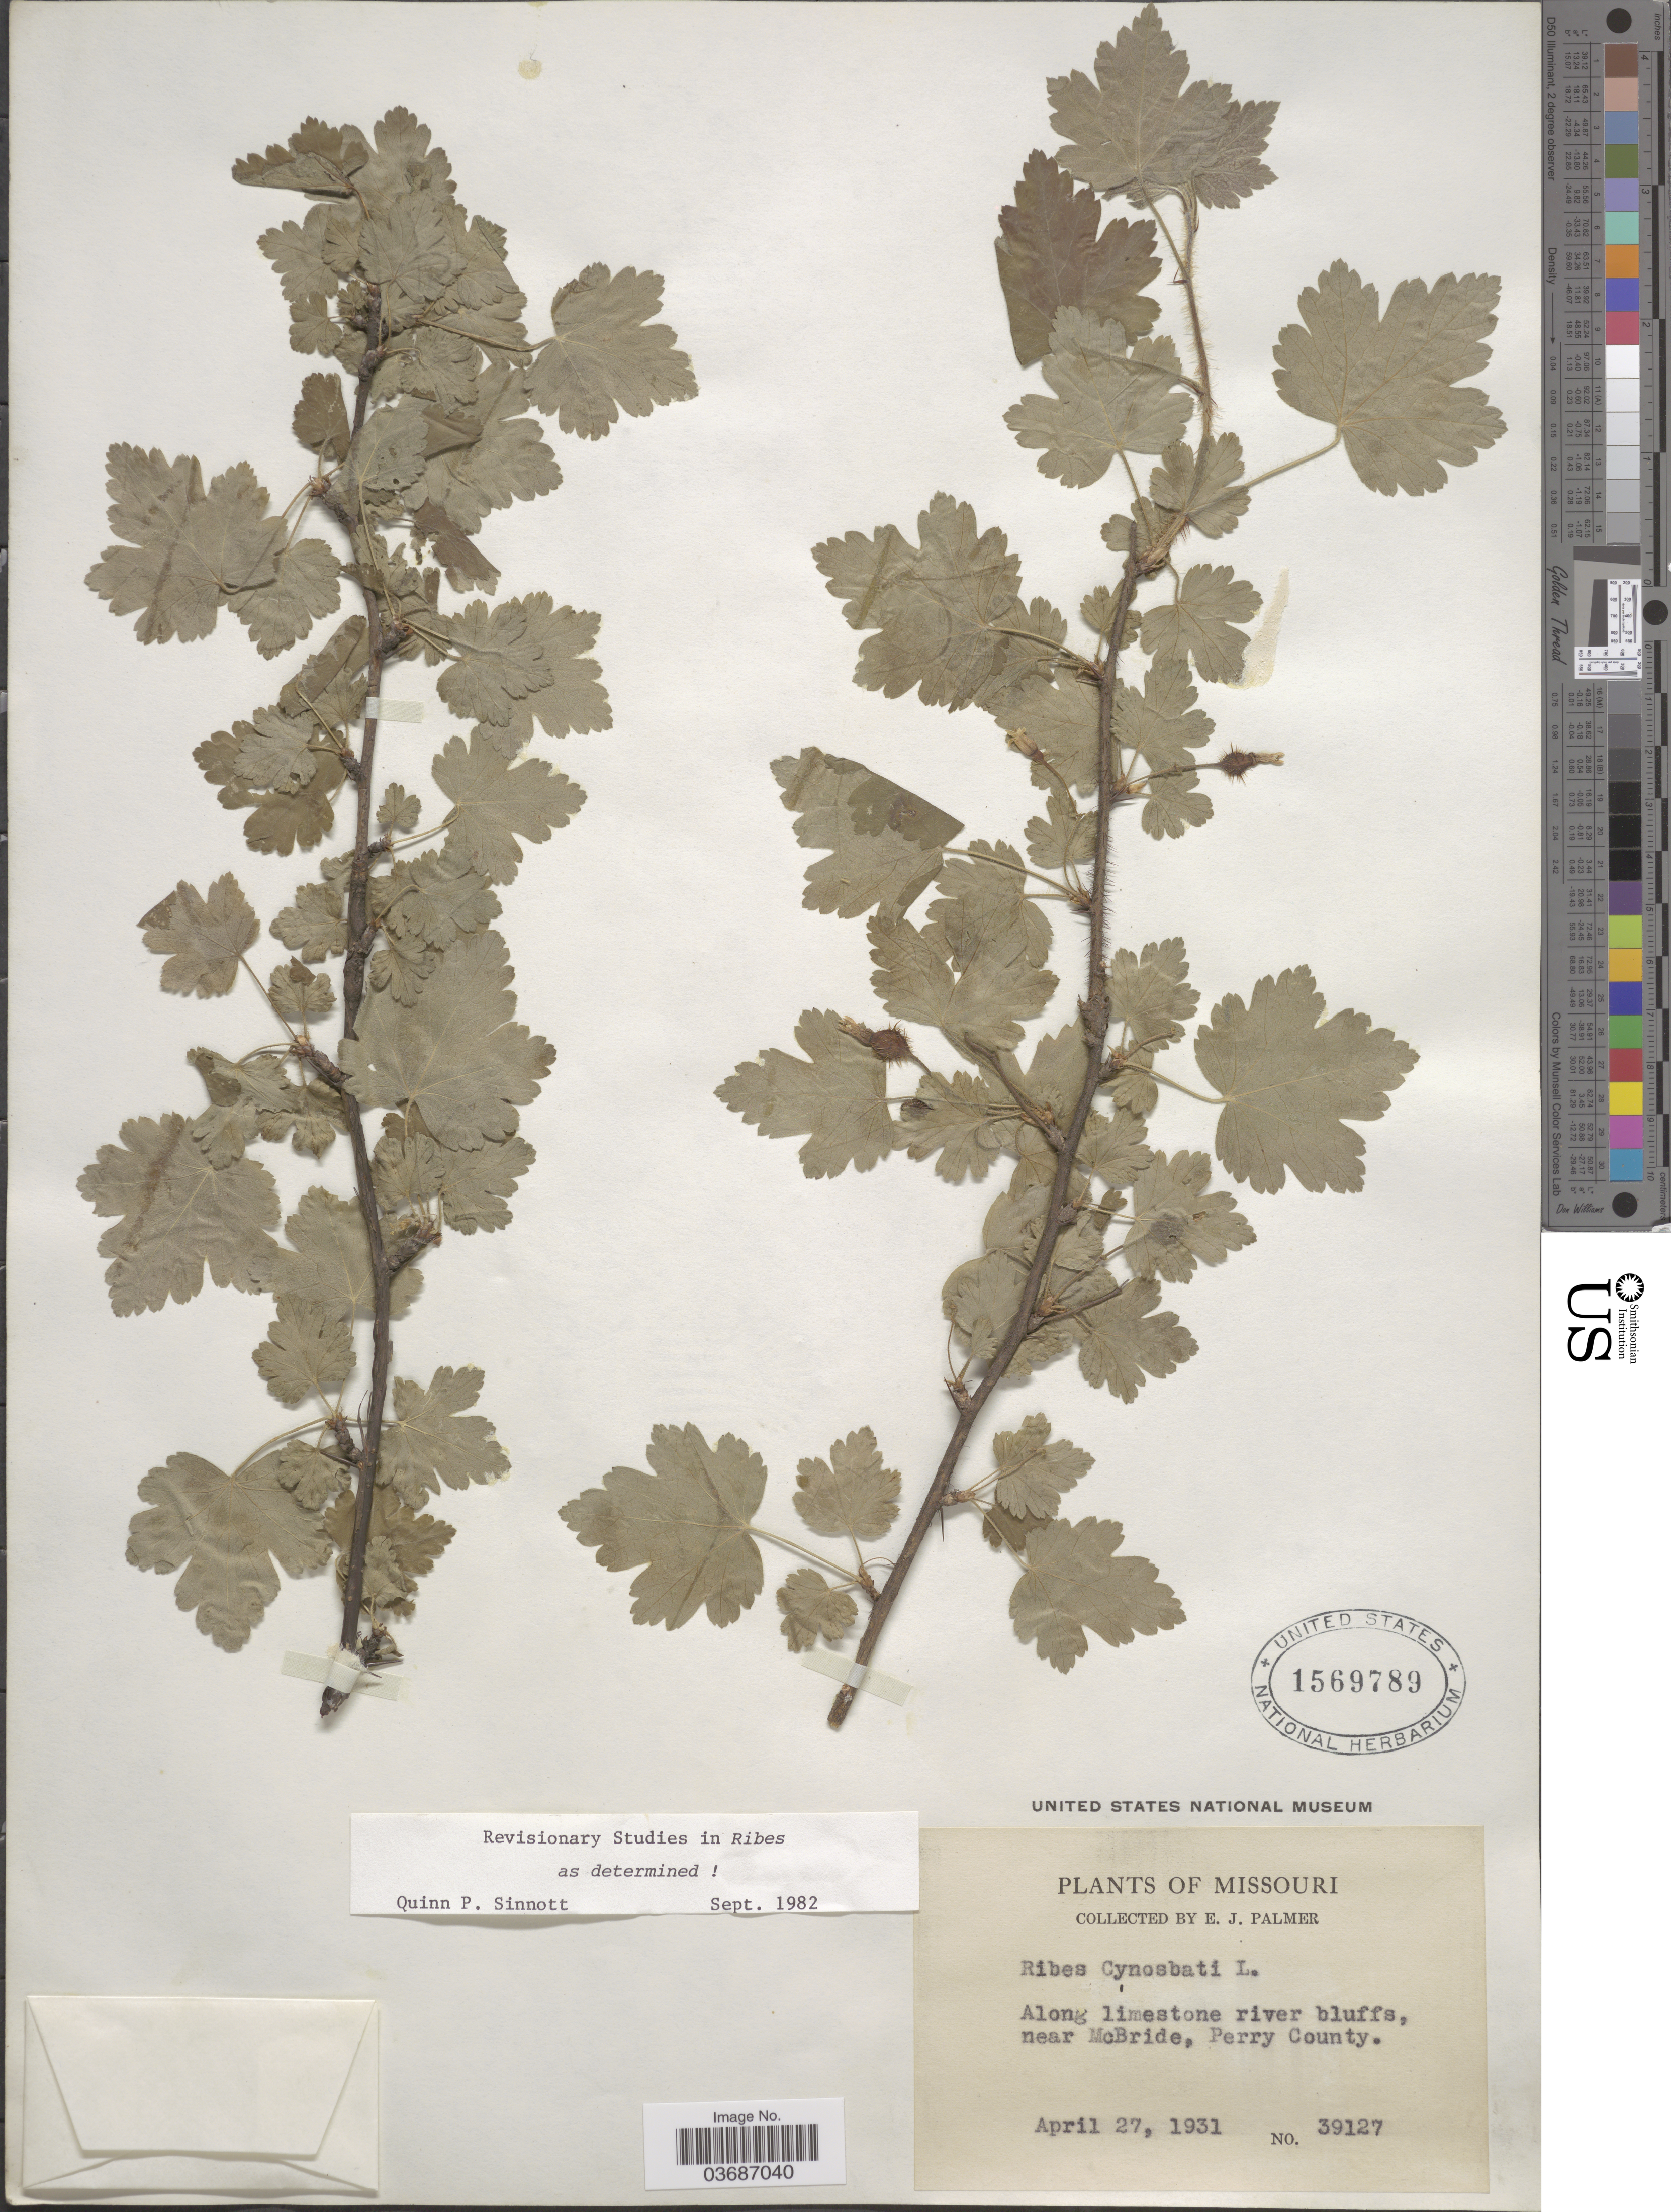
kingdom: Plantae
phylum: Tracheophyta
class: Magnoliopsida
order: Saxifragales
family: Grossulariaceae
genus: Ribes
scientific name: Ribes cynosbati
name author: L.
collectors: E. J. Palmer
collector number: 39127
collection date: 1931-04-27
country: United States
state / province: Missouri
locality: Along limestone river bluffs, near McBride, Perry County.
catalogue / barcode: US 1569789